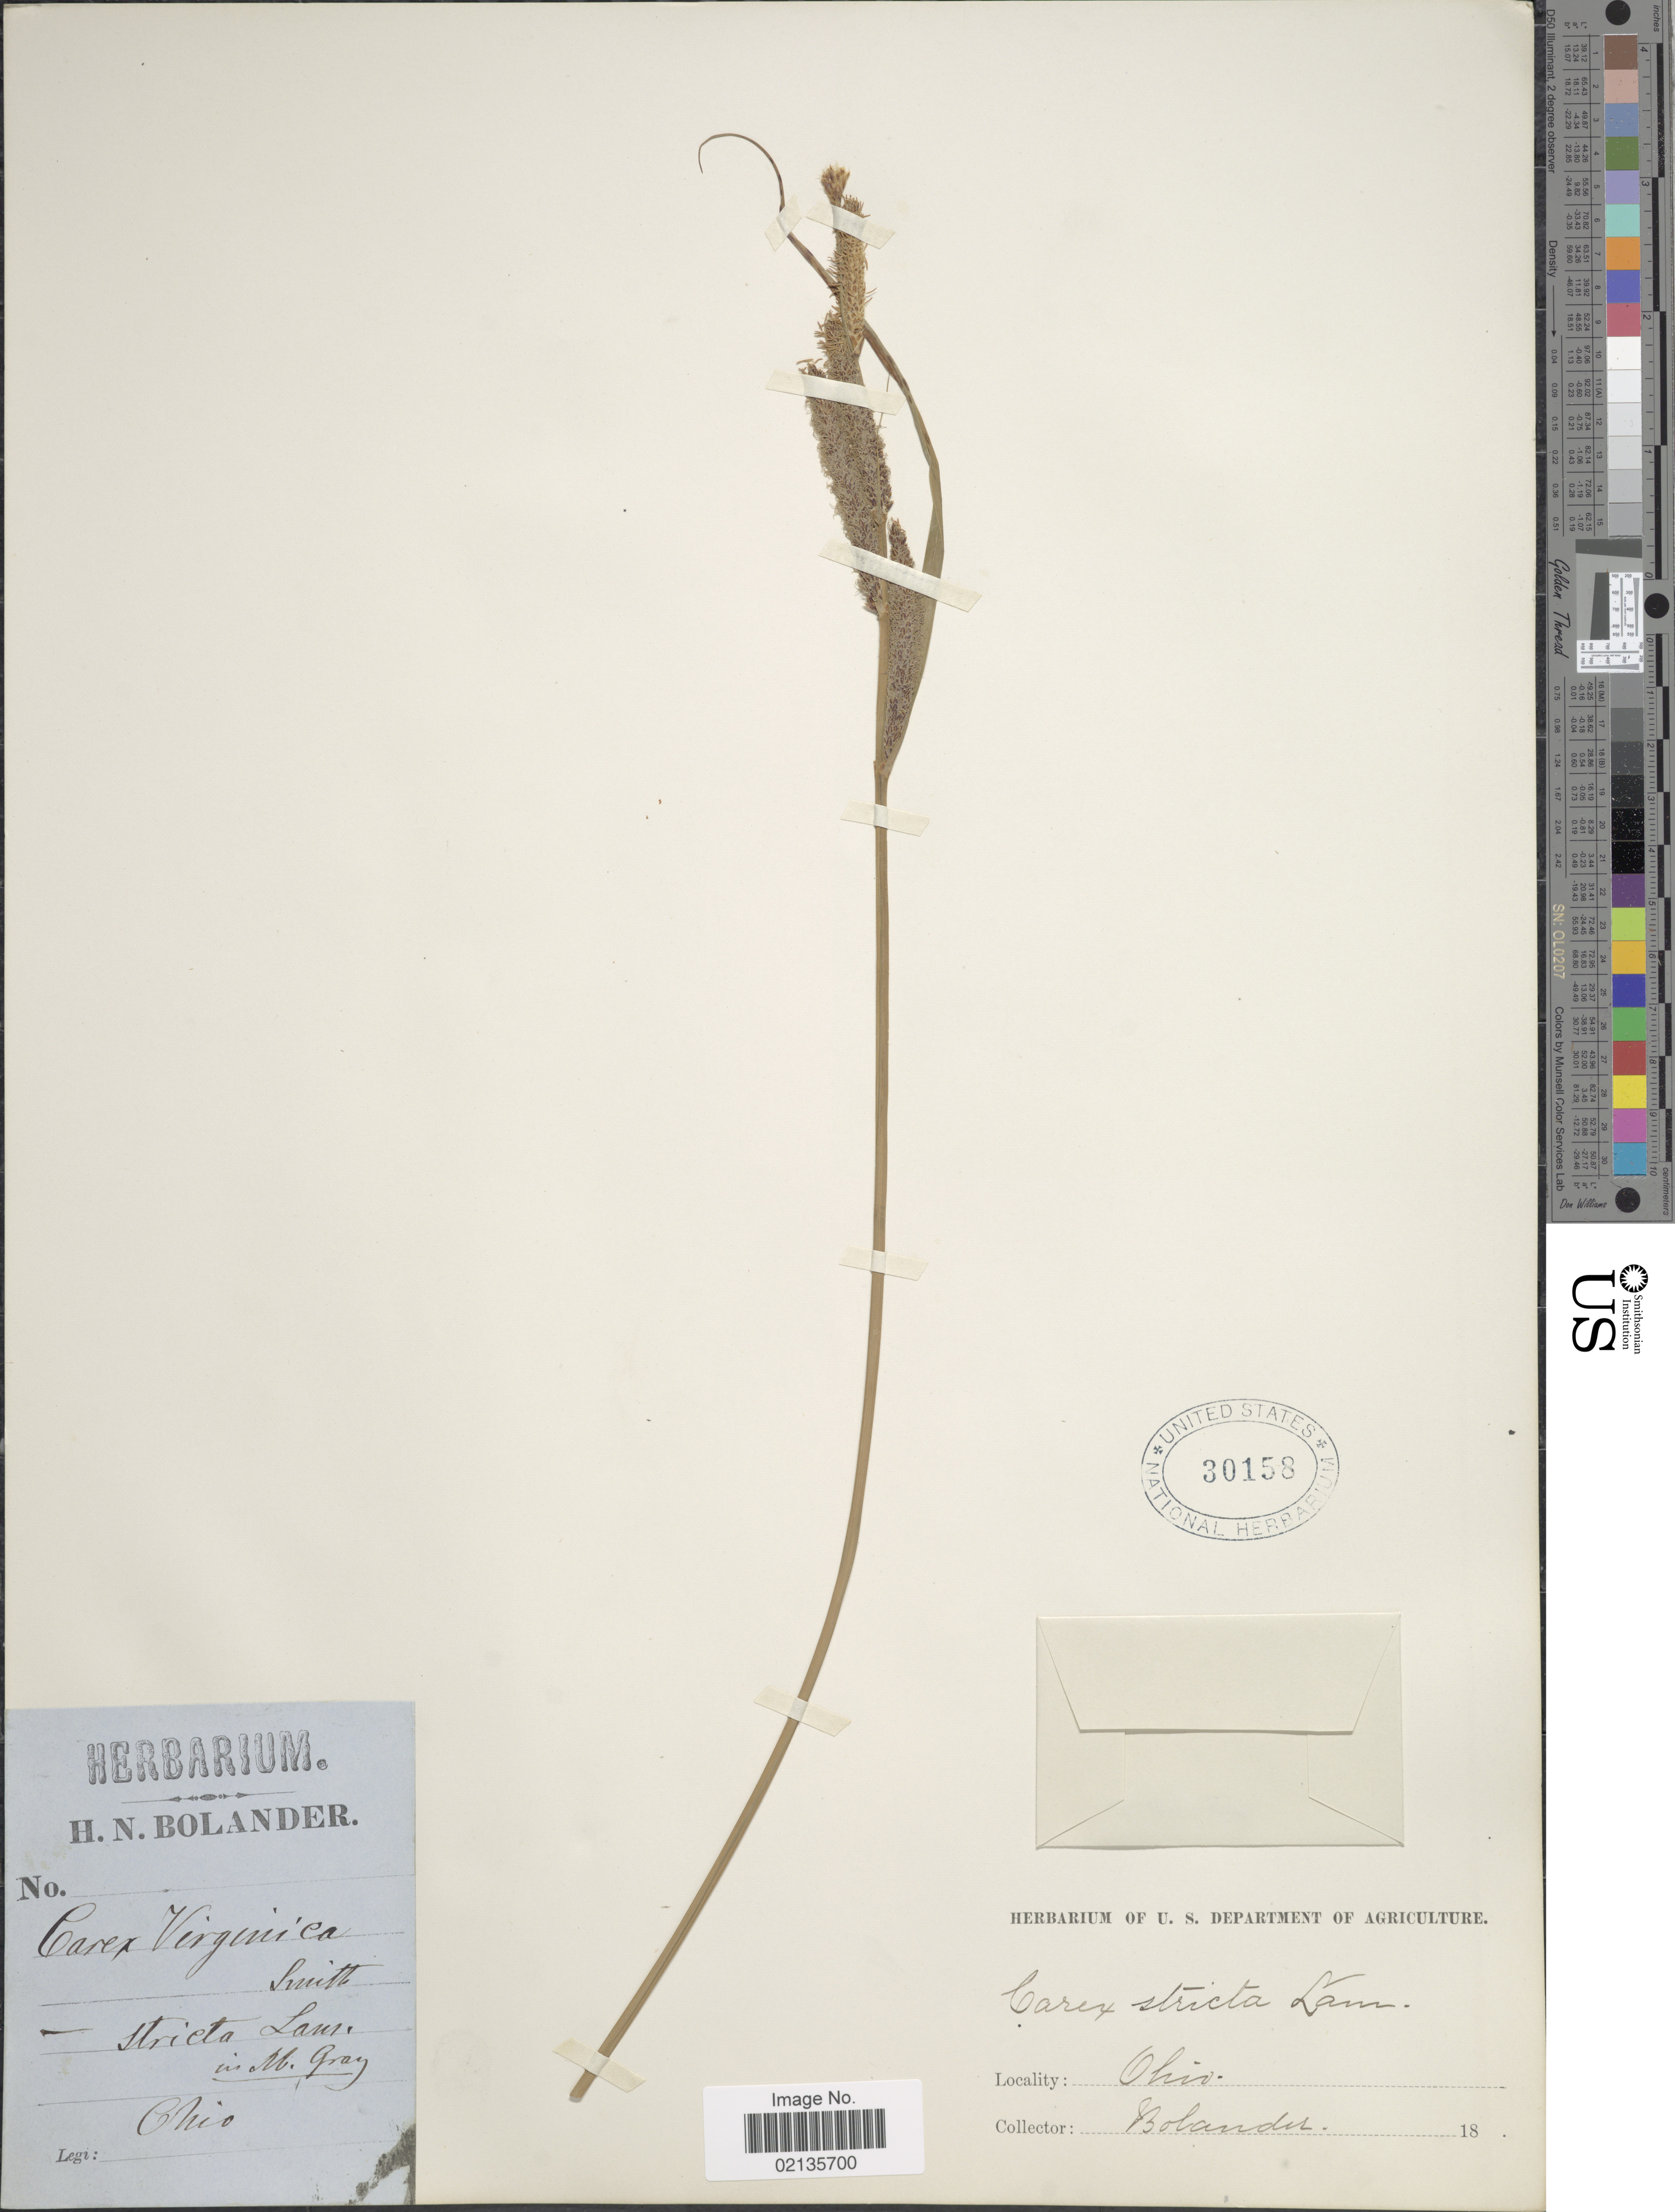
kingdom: Plantae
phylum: Tracheophyta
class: Liliopsida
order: Poales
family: Cyperaceae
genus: Carex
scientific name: Carex stricta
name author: Lam.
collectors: H. Bolander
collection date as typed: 18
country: United States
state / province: Ohio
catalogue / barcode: US 30158